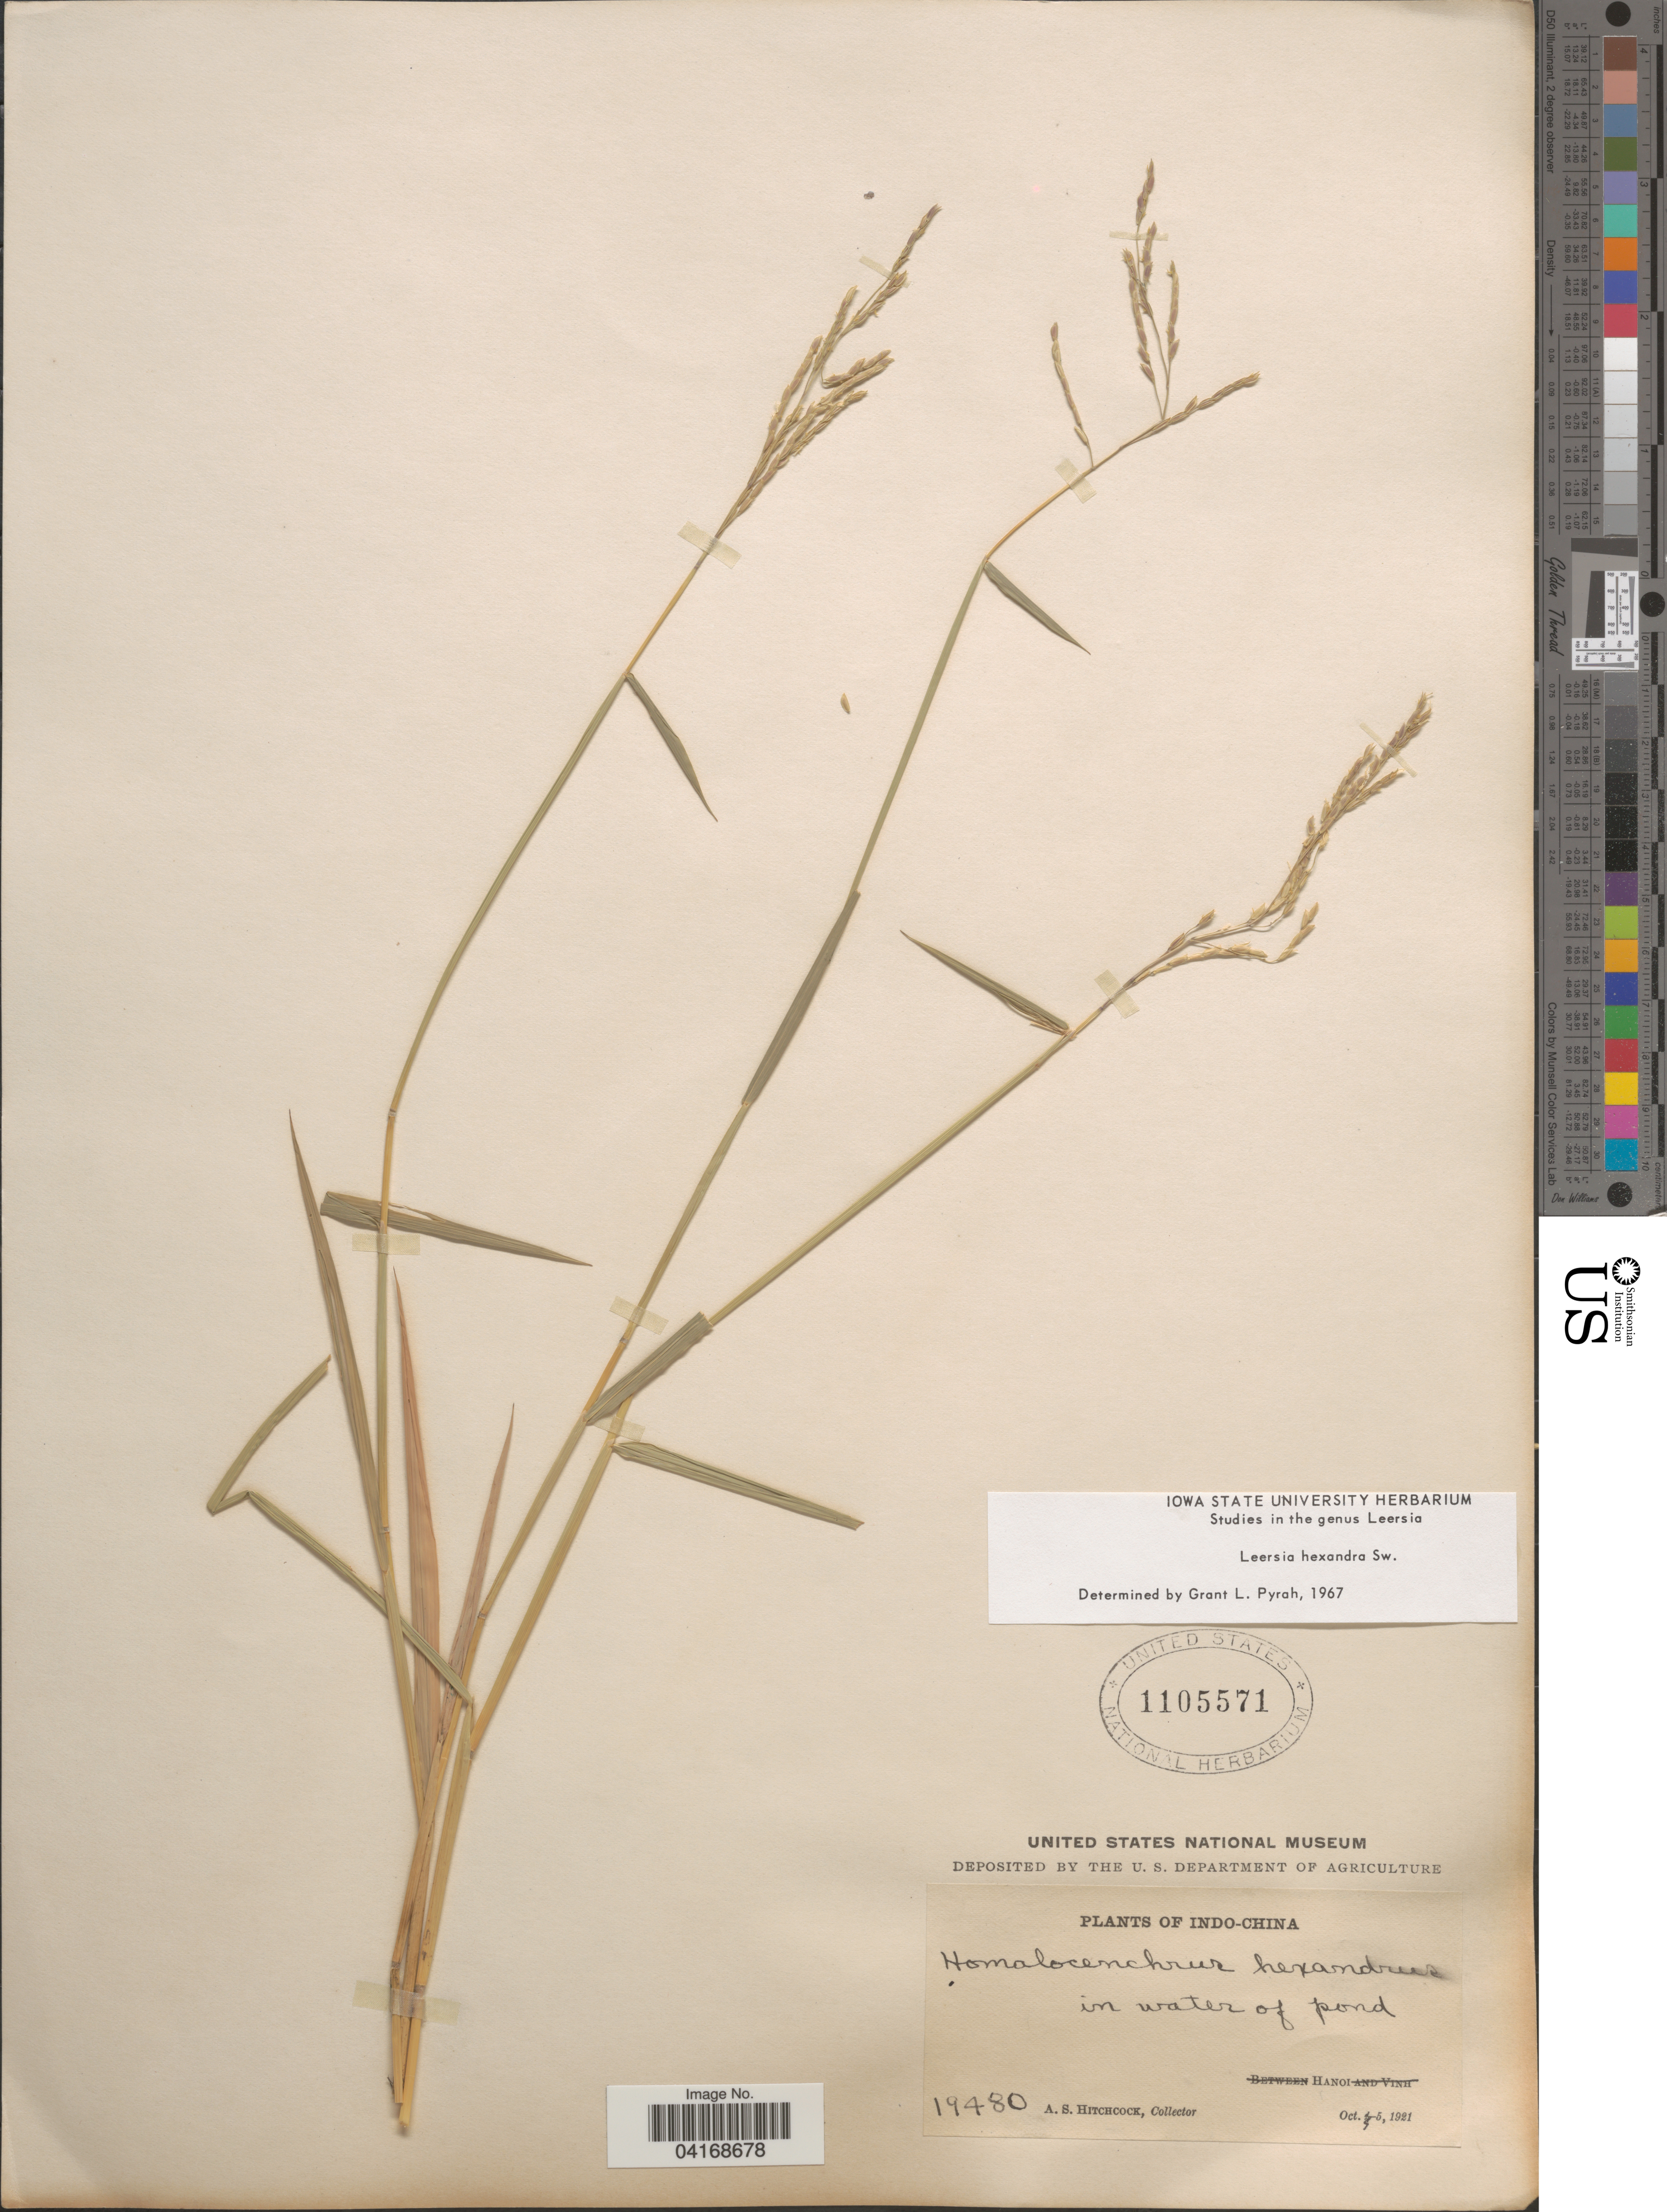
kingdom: Plantae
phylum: Tracheophyta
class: Liliopsida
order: Poales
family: Poaceae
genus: Leersia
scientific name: Leersia hexandra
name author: Sw.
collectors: A. S. Hitchcock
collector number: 19480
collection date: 1921-10-05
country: Vietnam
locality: Indo-China. Hanoi.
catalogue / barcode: US 1105571